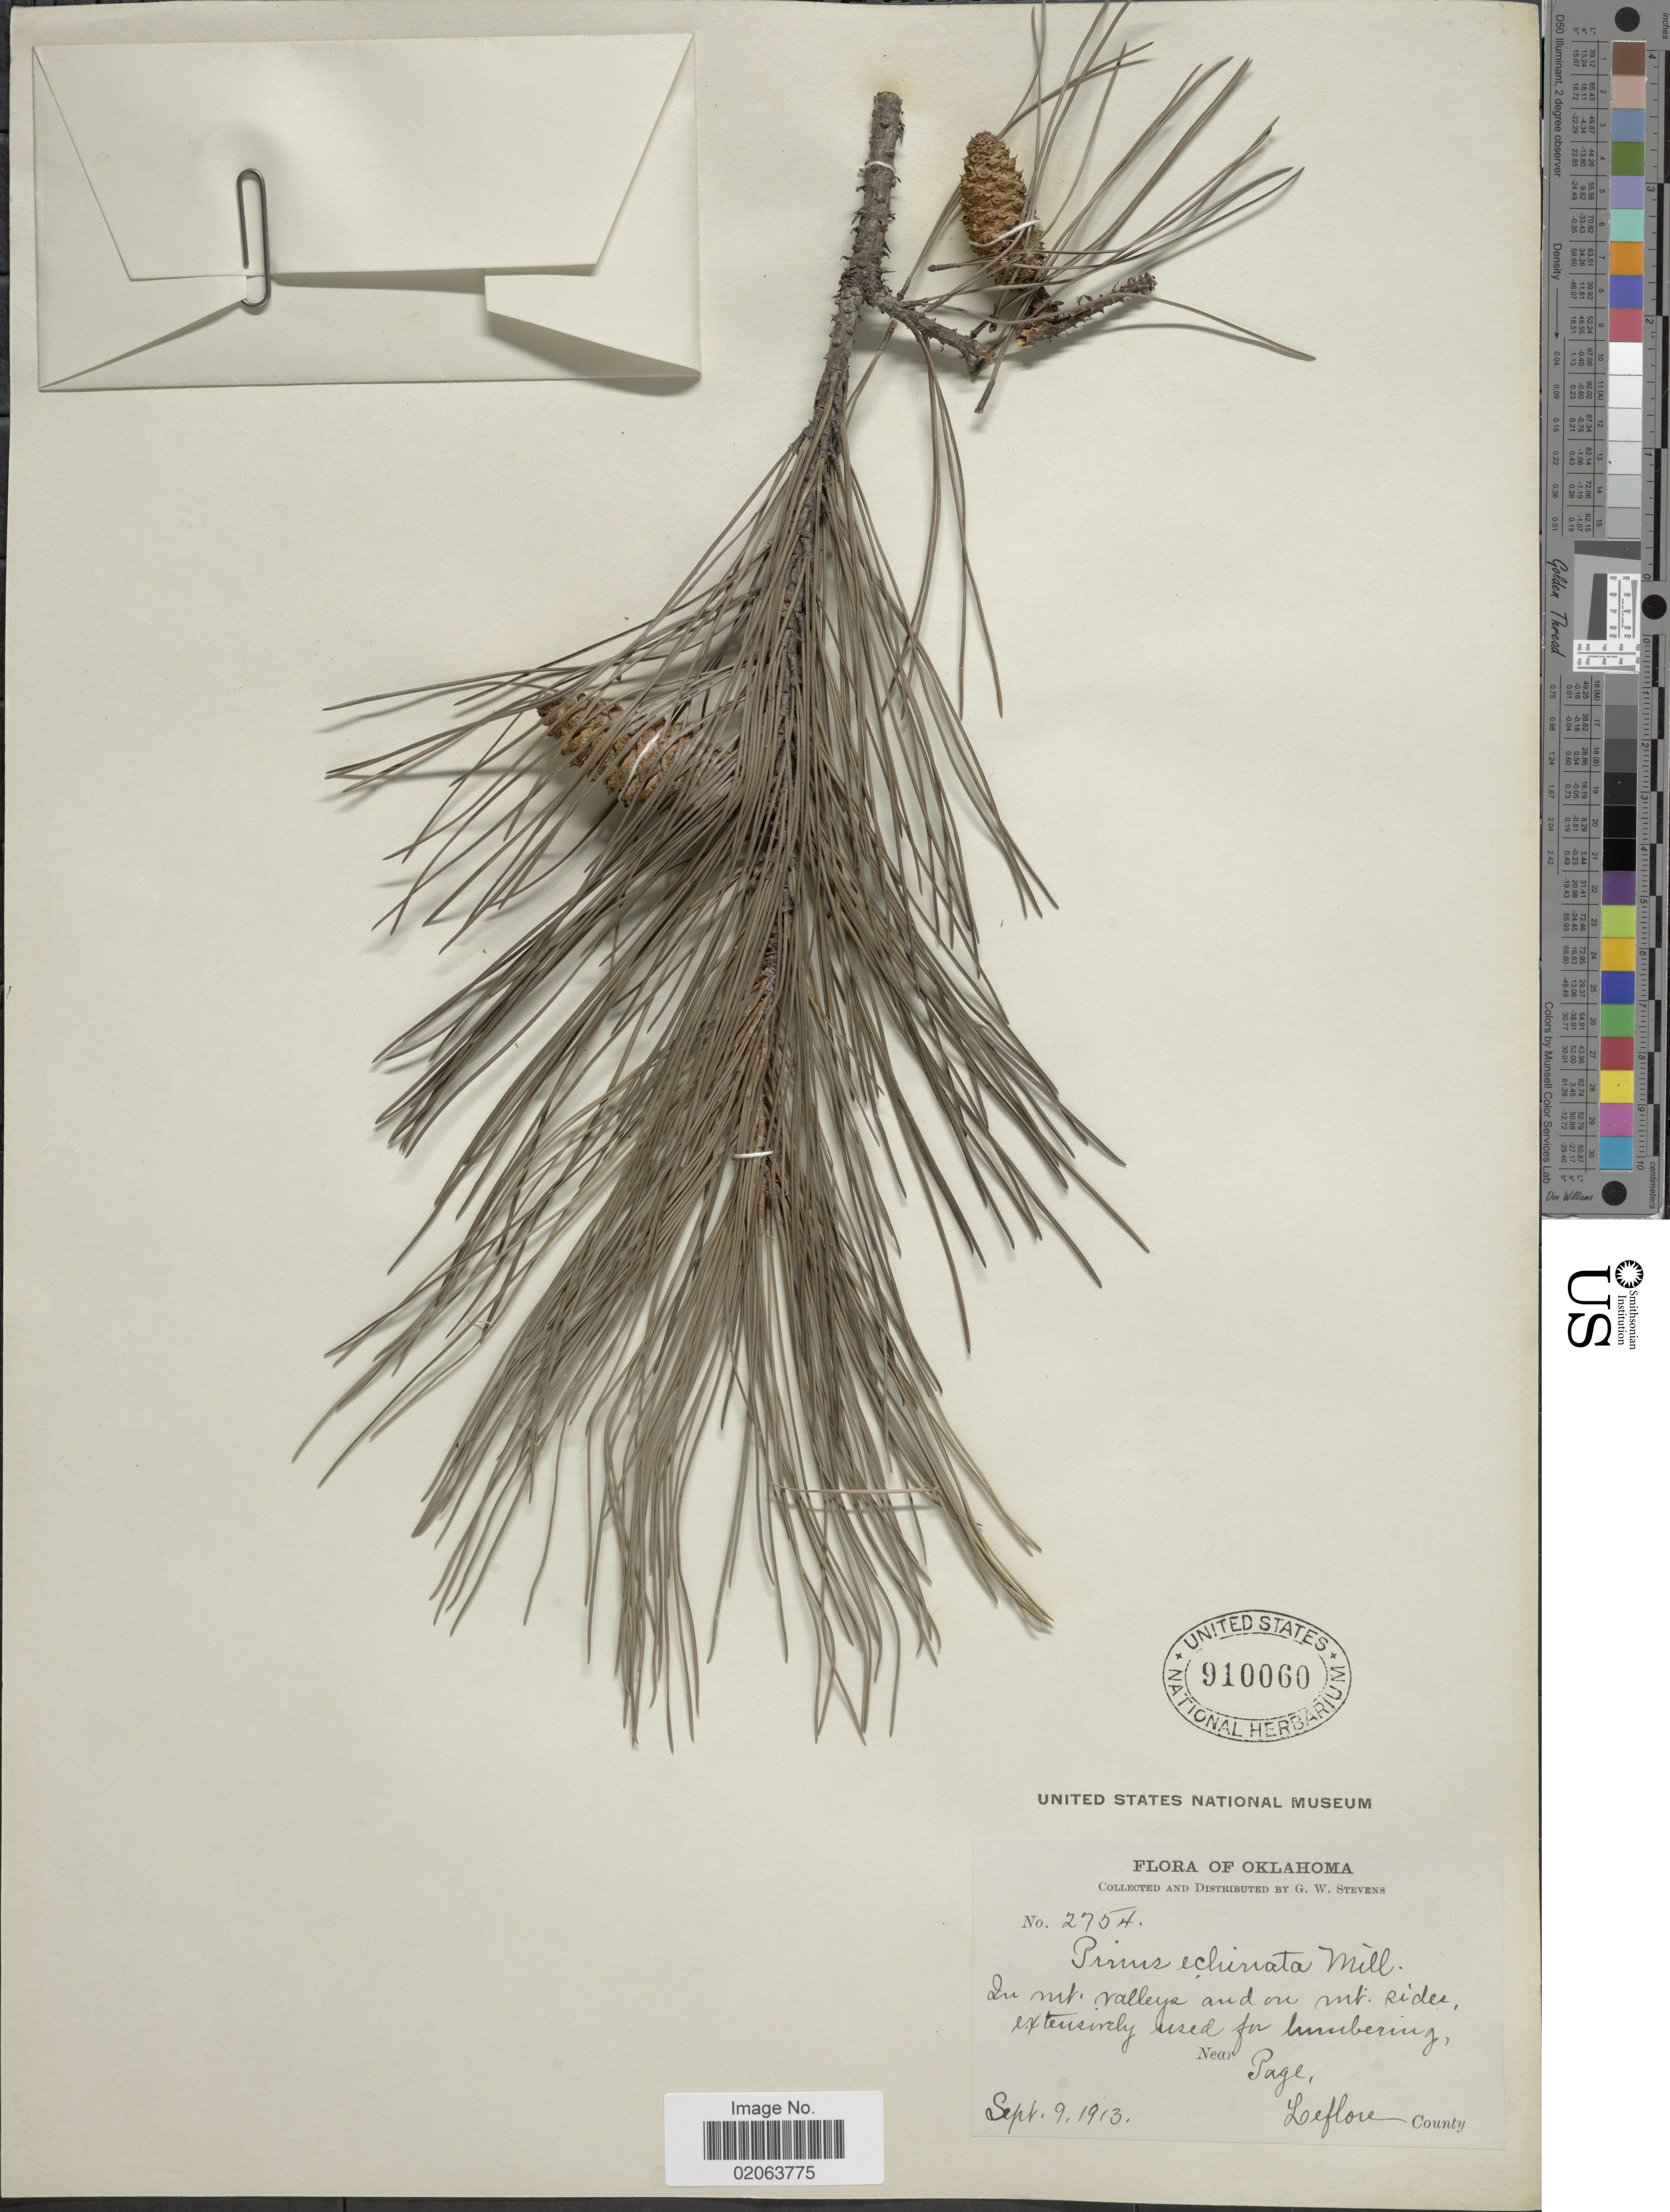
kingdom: Plantae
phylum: Tracheophyta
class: Pinopsida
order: Pinales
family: Pinaceae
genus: Pinus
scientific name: Pinus echinata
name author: Mill.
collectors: G. W. Stevens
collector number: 2754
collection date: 1913-09-09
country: United States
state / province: Oklahoma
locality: In mt. valleys and on mt. sides, Near Page, Leflore County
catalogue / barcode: US 910060